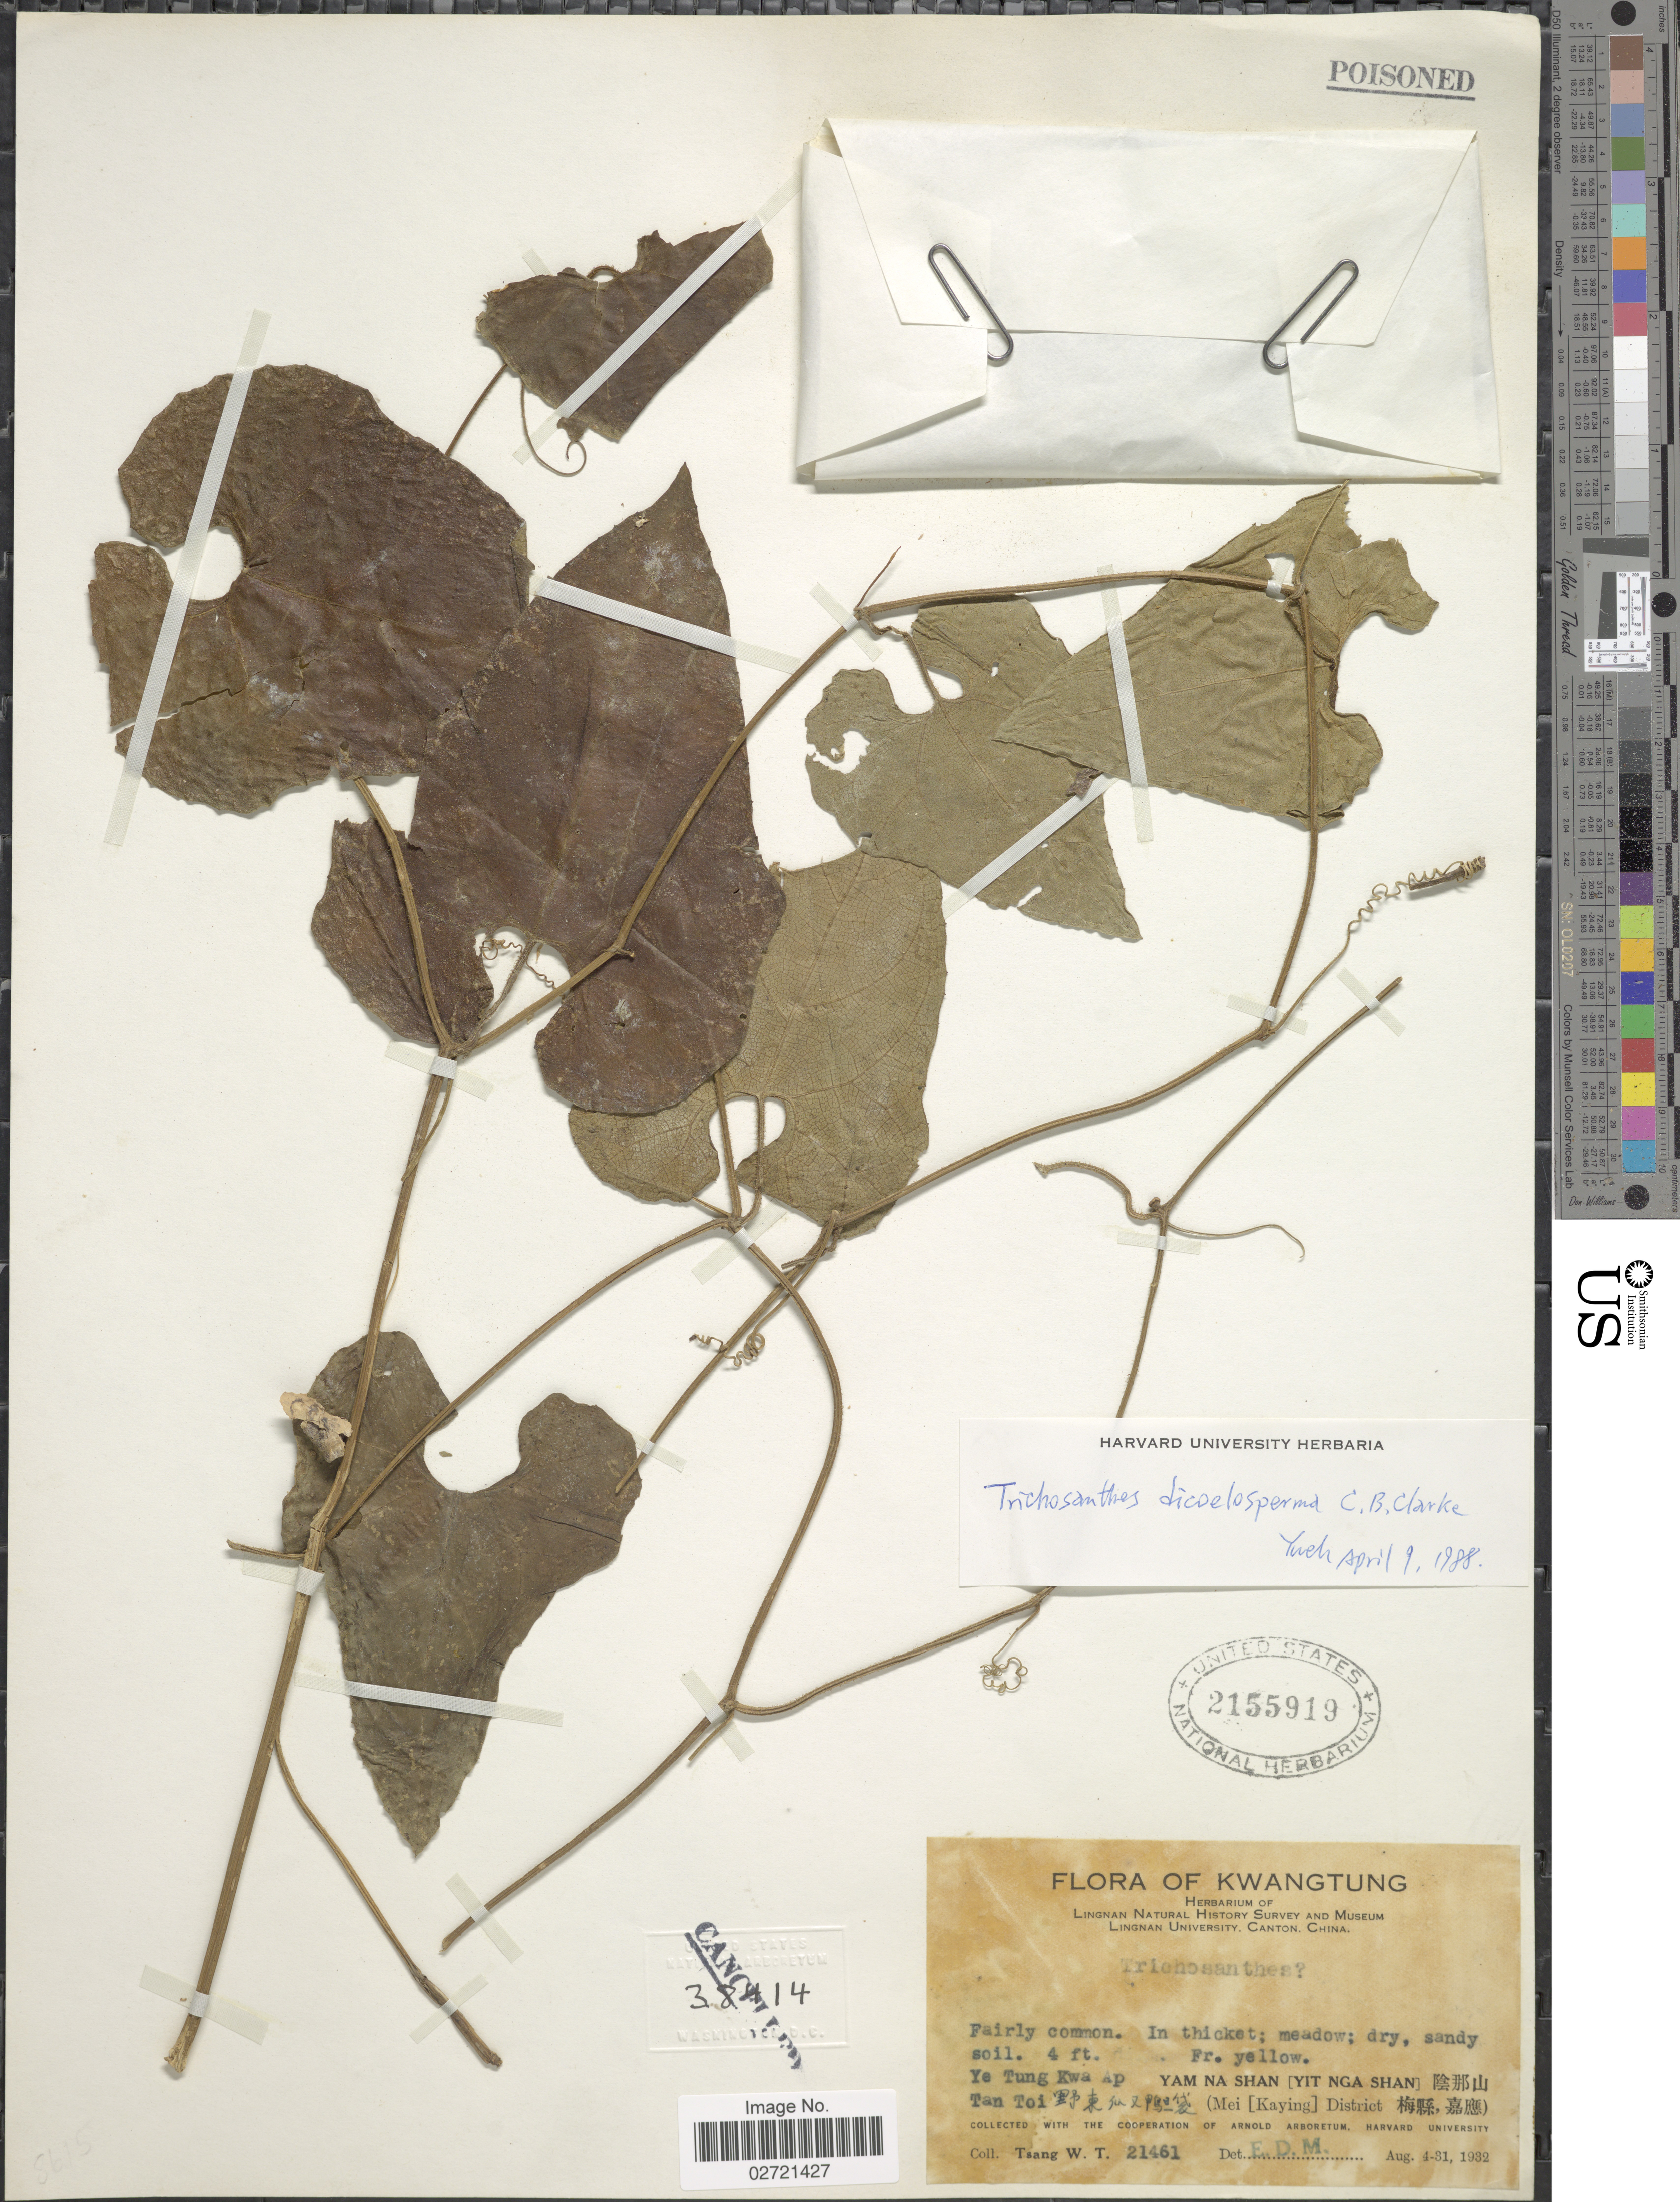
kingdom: Plantae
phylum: Tracheophyta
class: Magnoliopsida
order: Cucurbitales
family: Cucurbitaceae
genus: Trichosanthes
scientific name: Trichosanthes dicoelosperma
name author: C.B. Clarke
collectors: W. T. Tsang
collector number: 21461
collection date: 1932-08-04/1932-08-31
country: China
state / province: Guangdong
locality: Kwangtung, Yam Na Shan [Yit Nga Shan] (Mei[Kaying] District) Ye Tung Kwa, Tan Toi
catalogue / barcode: US 2155919